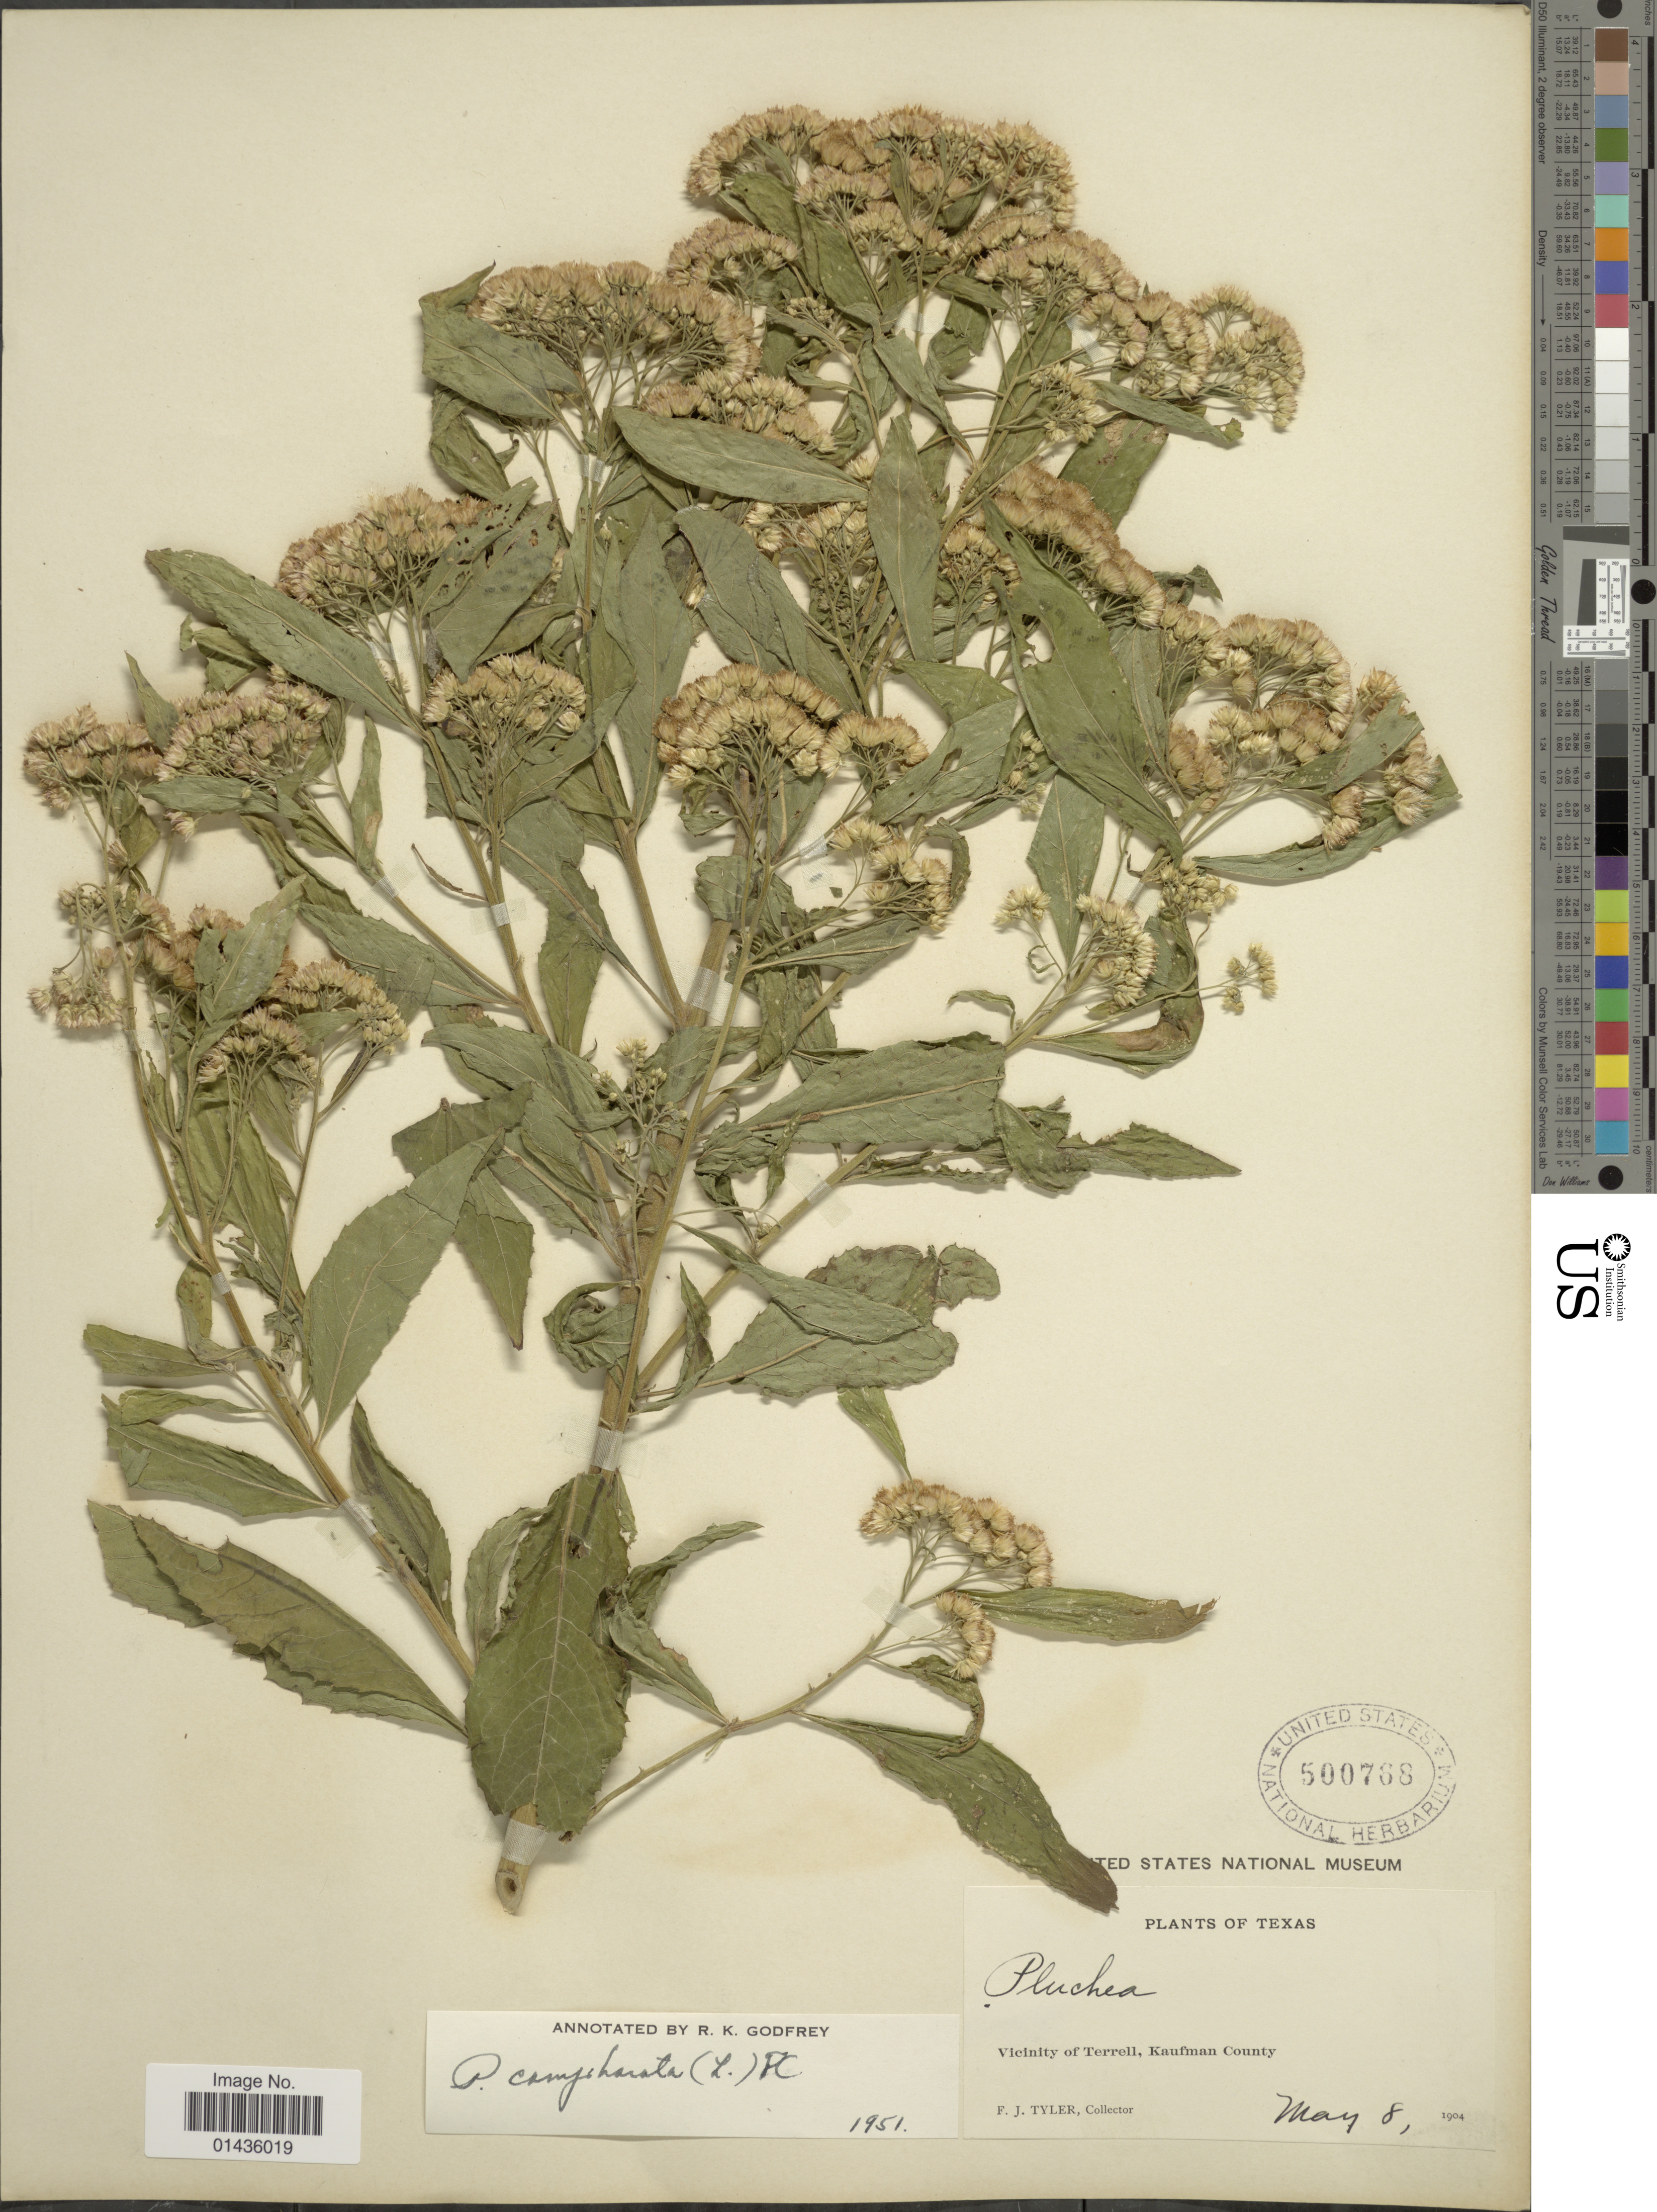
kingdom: Plantae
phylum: Tracheophyta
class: Magnoliopsida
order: Asterales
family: Asteraceae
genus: Pluchea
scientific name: Pluchea camphorata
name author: (L.) DC.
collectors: F. Tyler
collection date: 1904-05-08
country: United States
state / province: Texas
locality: Vicinity of Terrell, Kaufman County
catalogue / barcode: US 500768